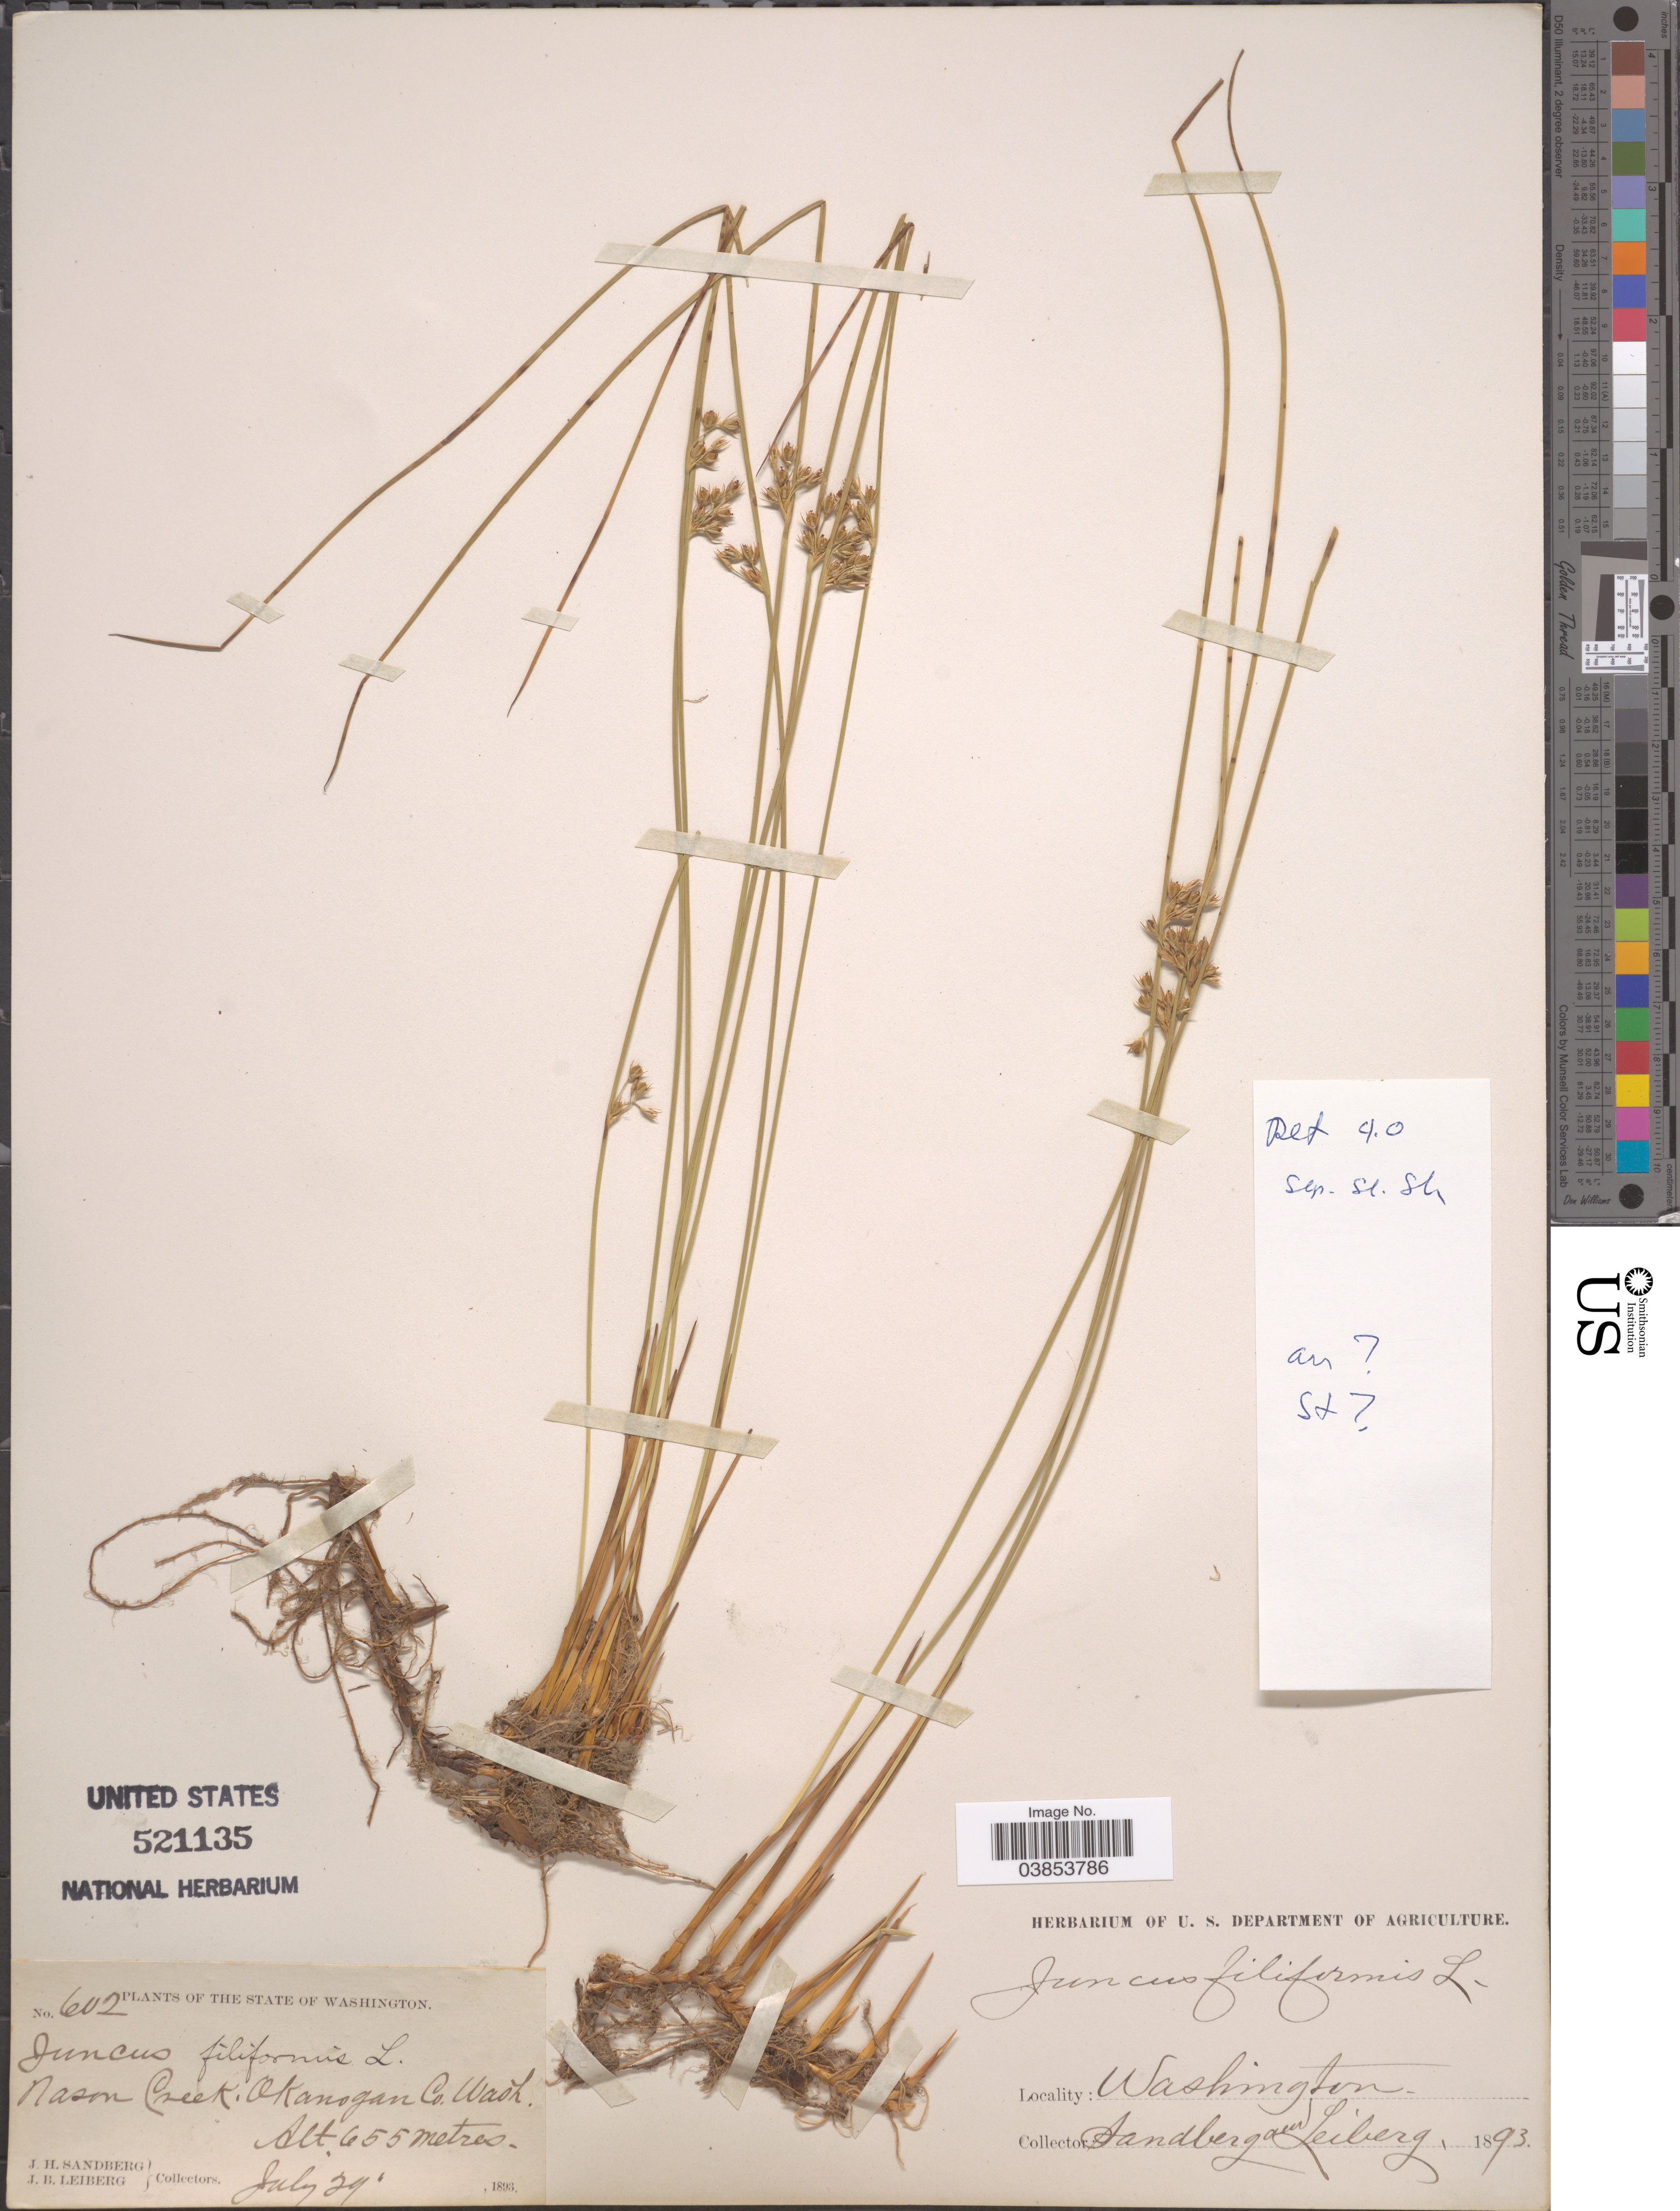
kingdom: Plantae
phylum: Tracheophyta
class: Liliopsida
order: Poales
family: Juncaceae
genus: Juncus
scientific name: Juncus filiformis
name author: L.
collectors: J. H. Sandberg & J. B. Leiberg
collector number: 602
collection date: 1893-07-29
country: United States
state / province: Washington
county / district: Okanogan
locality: Nason Creek, Okanogan Co.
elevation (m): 655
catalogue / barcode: US 521135